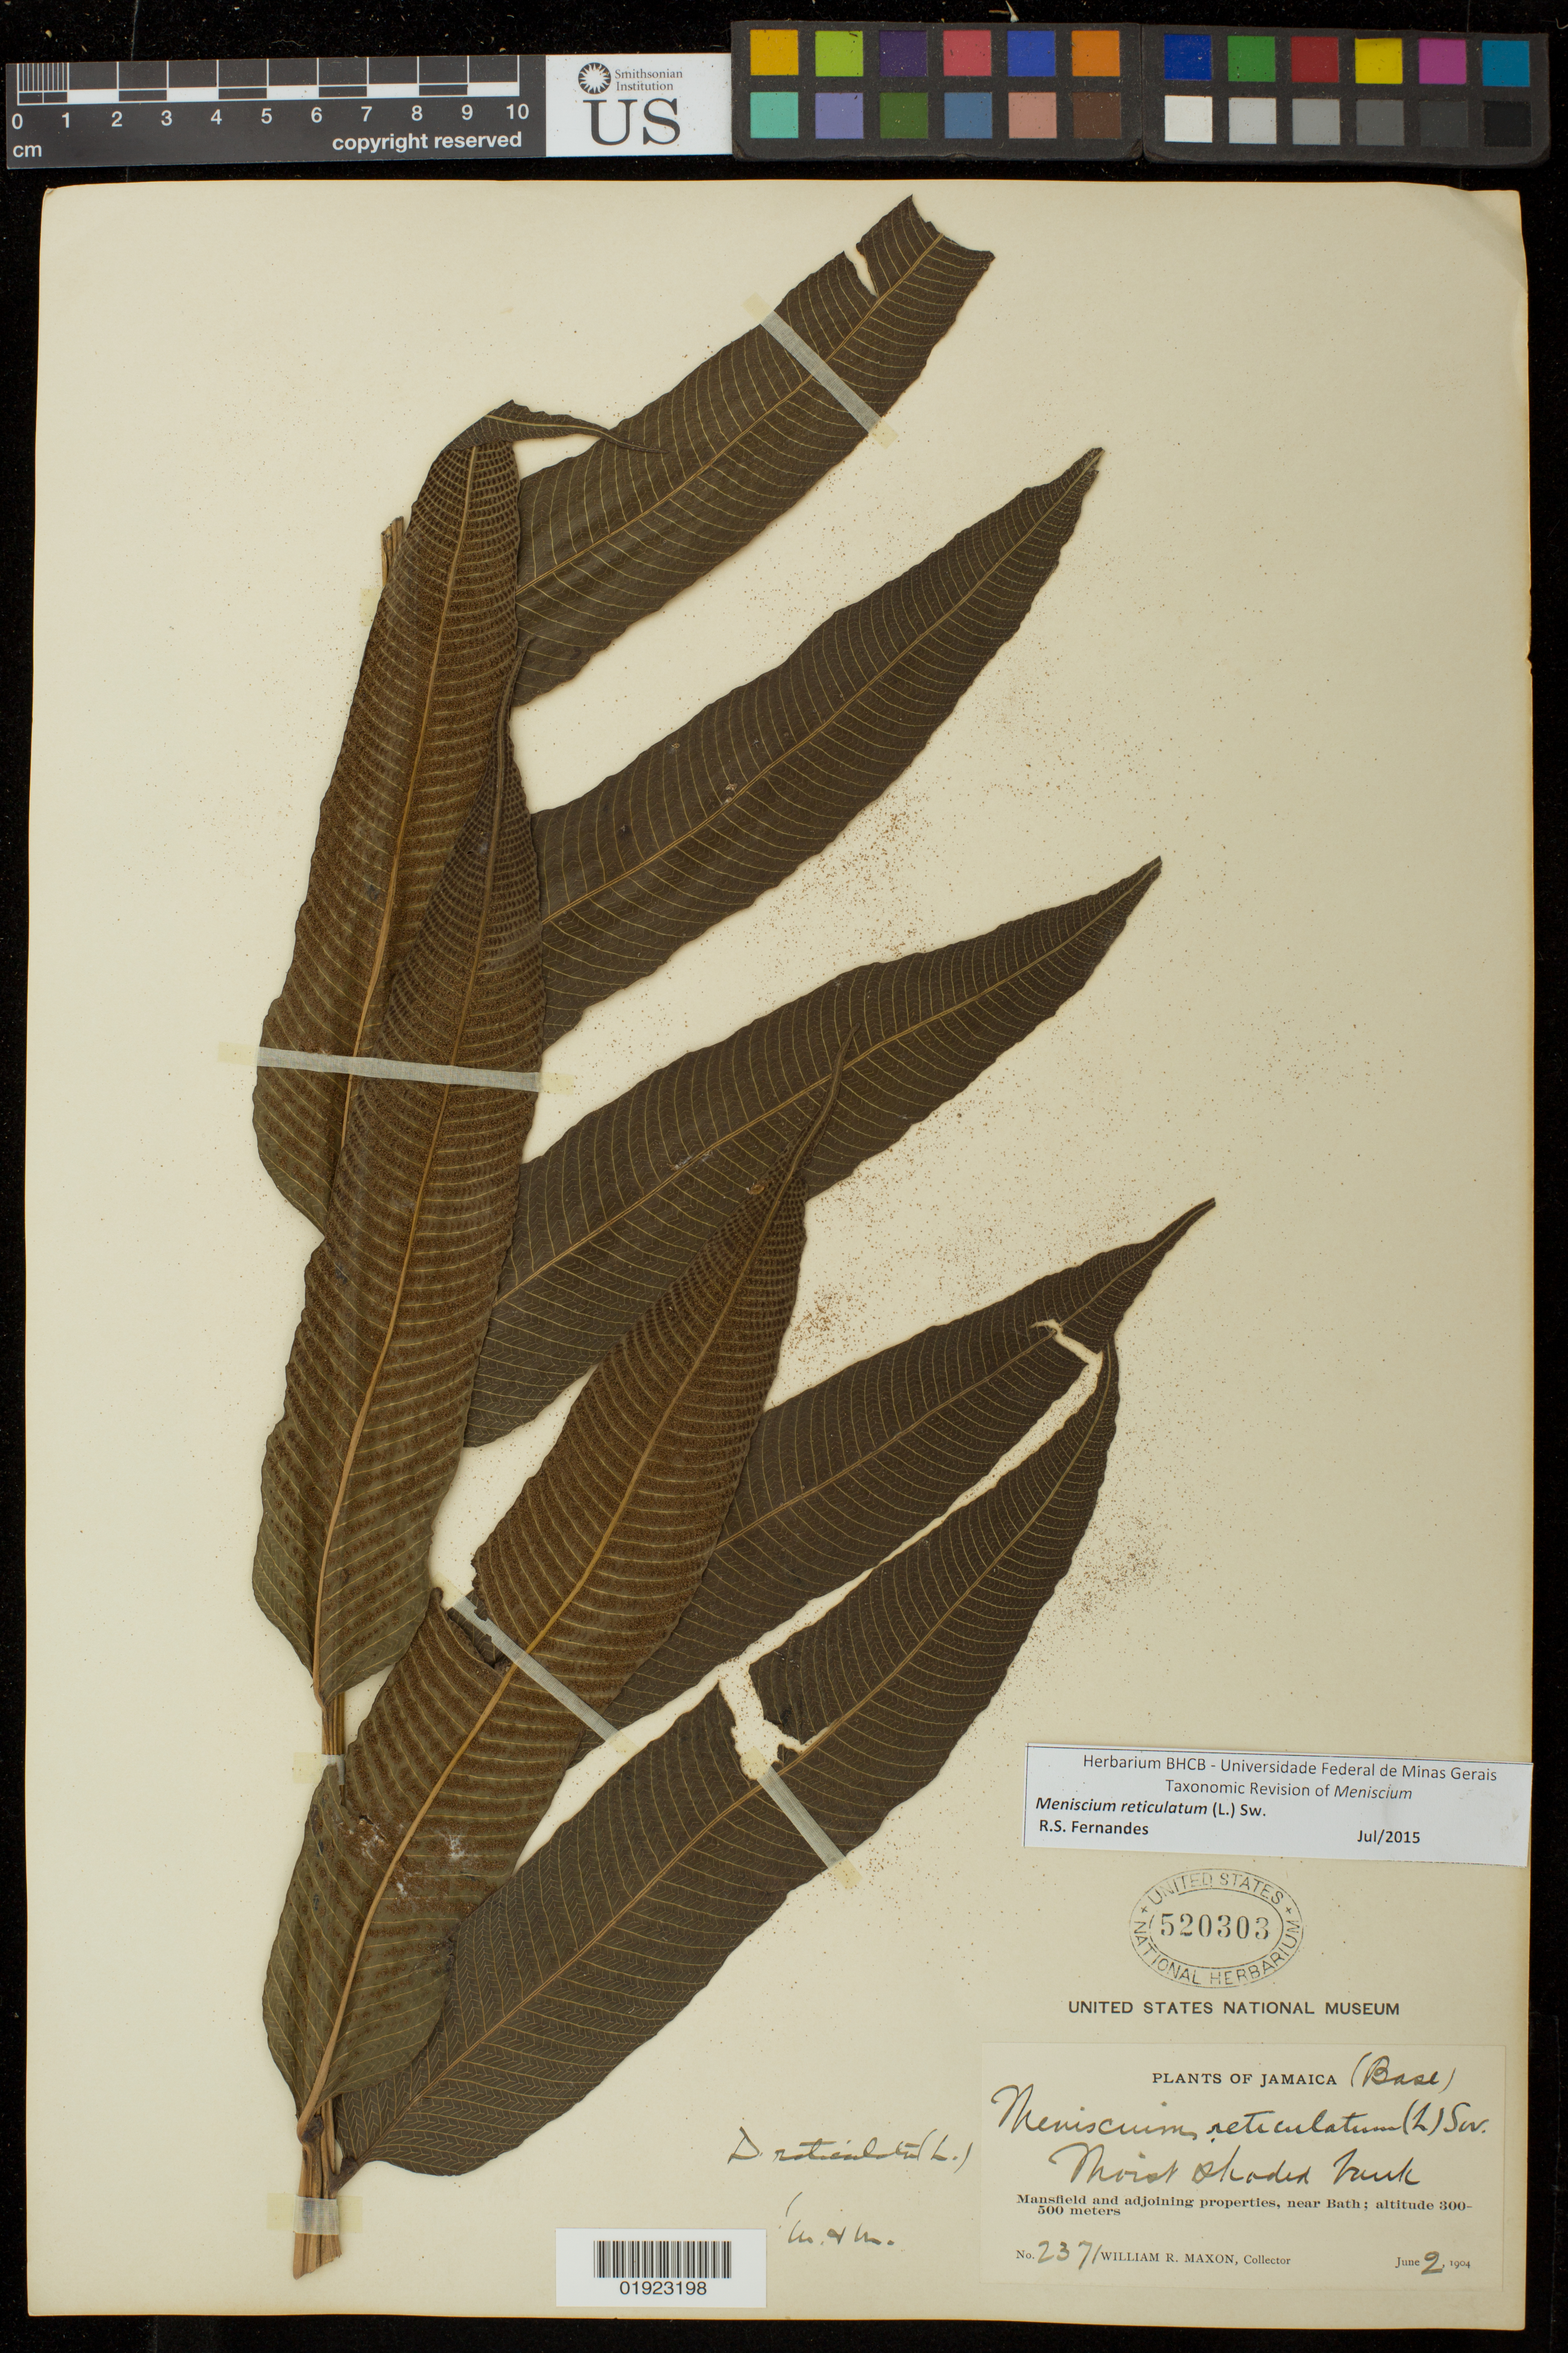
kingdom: Plantae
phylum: Tracheophyta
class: Polypodiopsida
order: Polypodiales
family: Thelypteridaceae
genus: Meniscium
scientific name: Meniscium reticulatum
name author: (L.) Sw.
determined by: Fernandes, R. S.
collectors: W. R. Maxon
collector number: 2371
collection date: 1904-06-02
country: Jamaica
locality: Mansfield and adjoining properties, near Bath.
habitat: Moist shaded trunk.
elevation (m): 300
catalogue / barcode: US 520303